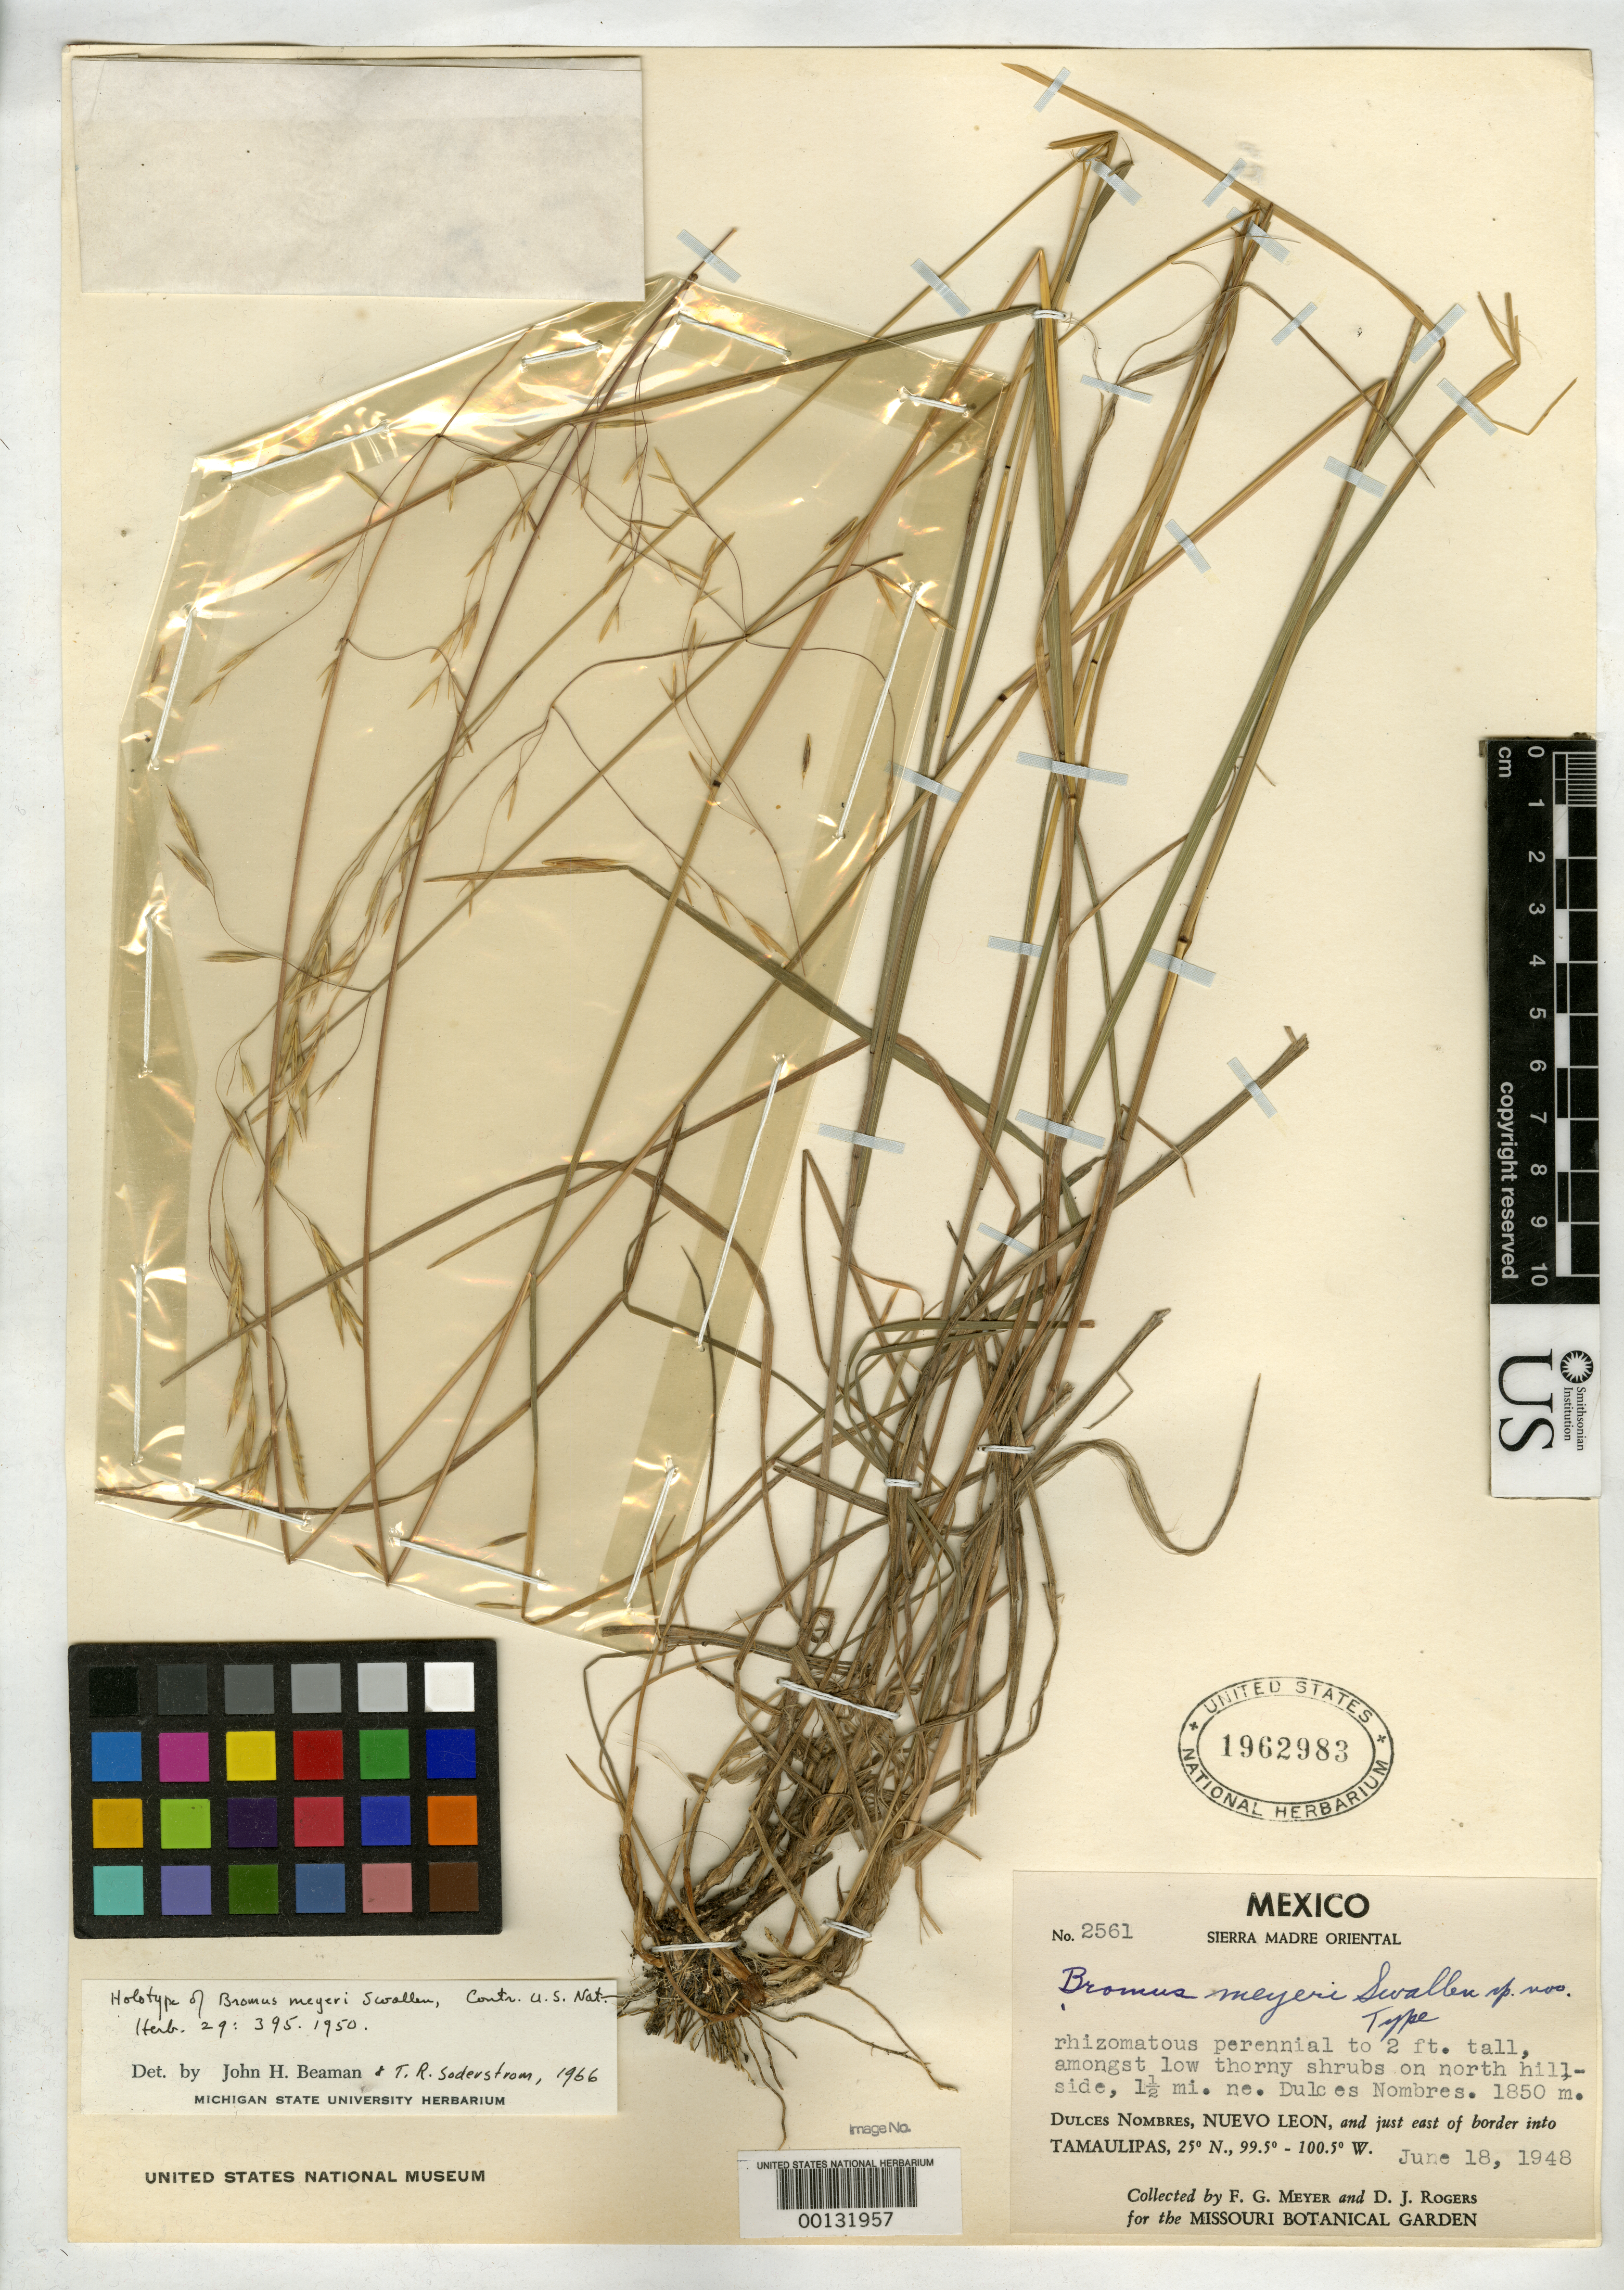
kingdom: Plantae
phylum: Tracheophyta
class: Liliopsida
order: Poales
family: Poaceae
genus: Bromus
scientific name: Bromus meyeri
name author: Swallen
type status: Holotype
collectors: F. G. Meyer & D. J. Rogers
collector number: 2561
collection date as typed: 18 Jun 1948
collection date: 1948-06-18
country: Mexico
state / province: Nuevo León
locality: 1.5 mi NE of Dulces Nombres, just E of border into Tamaulipas.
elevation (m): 1850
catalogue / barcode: US 1962983